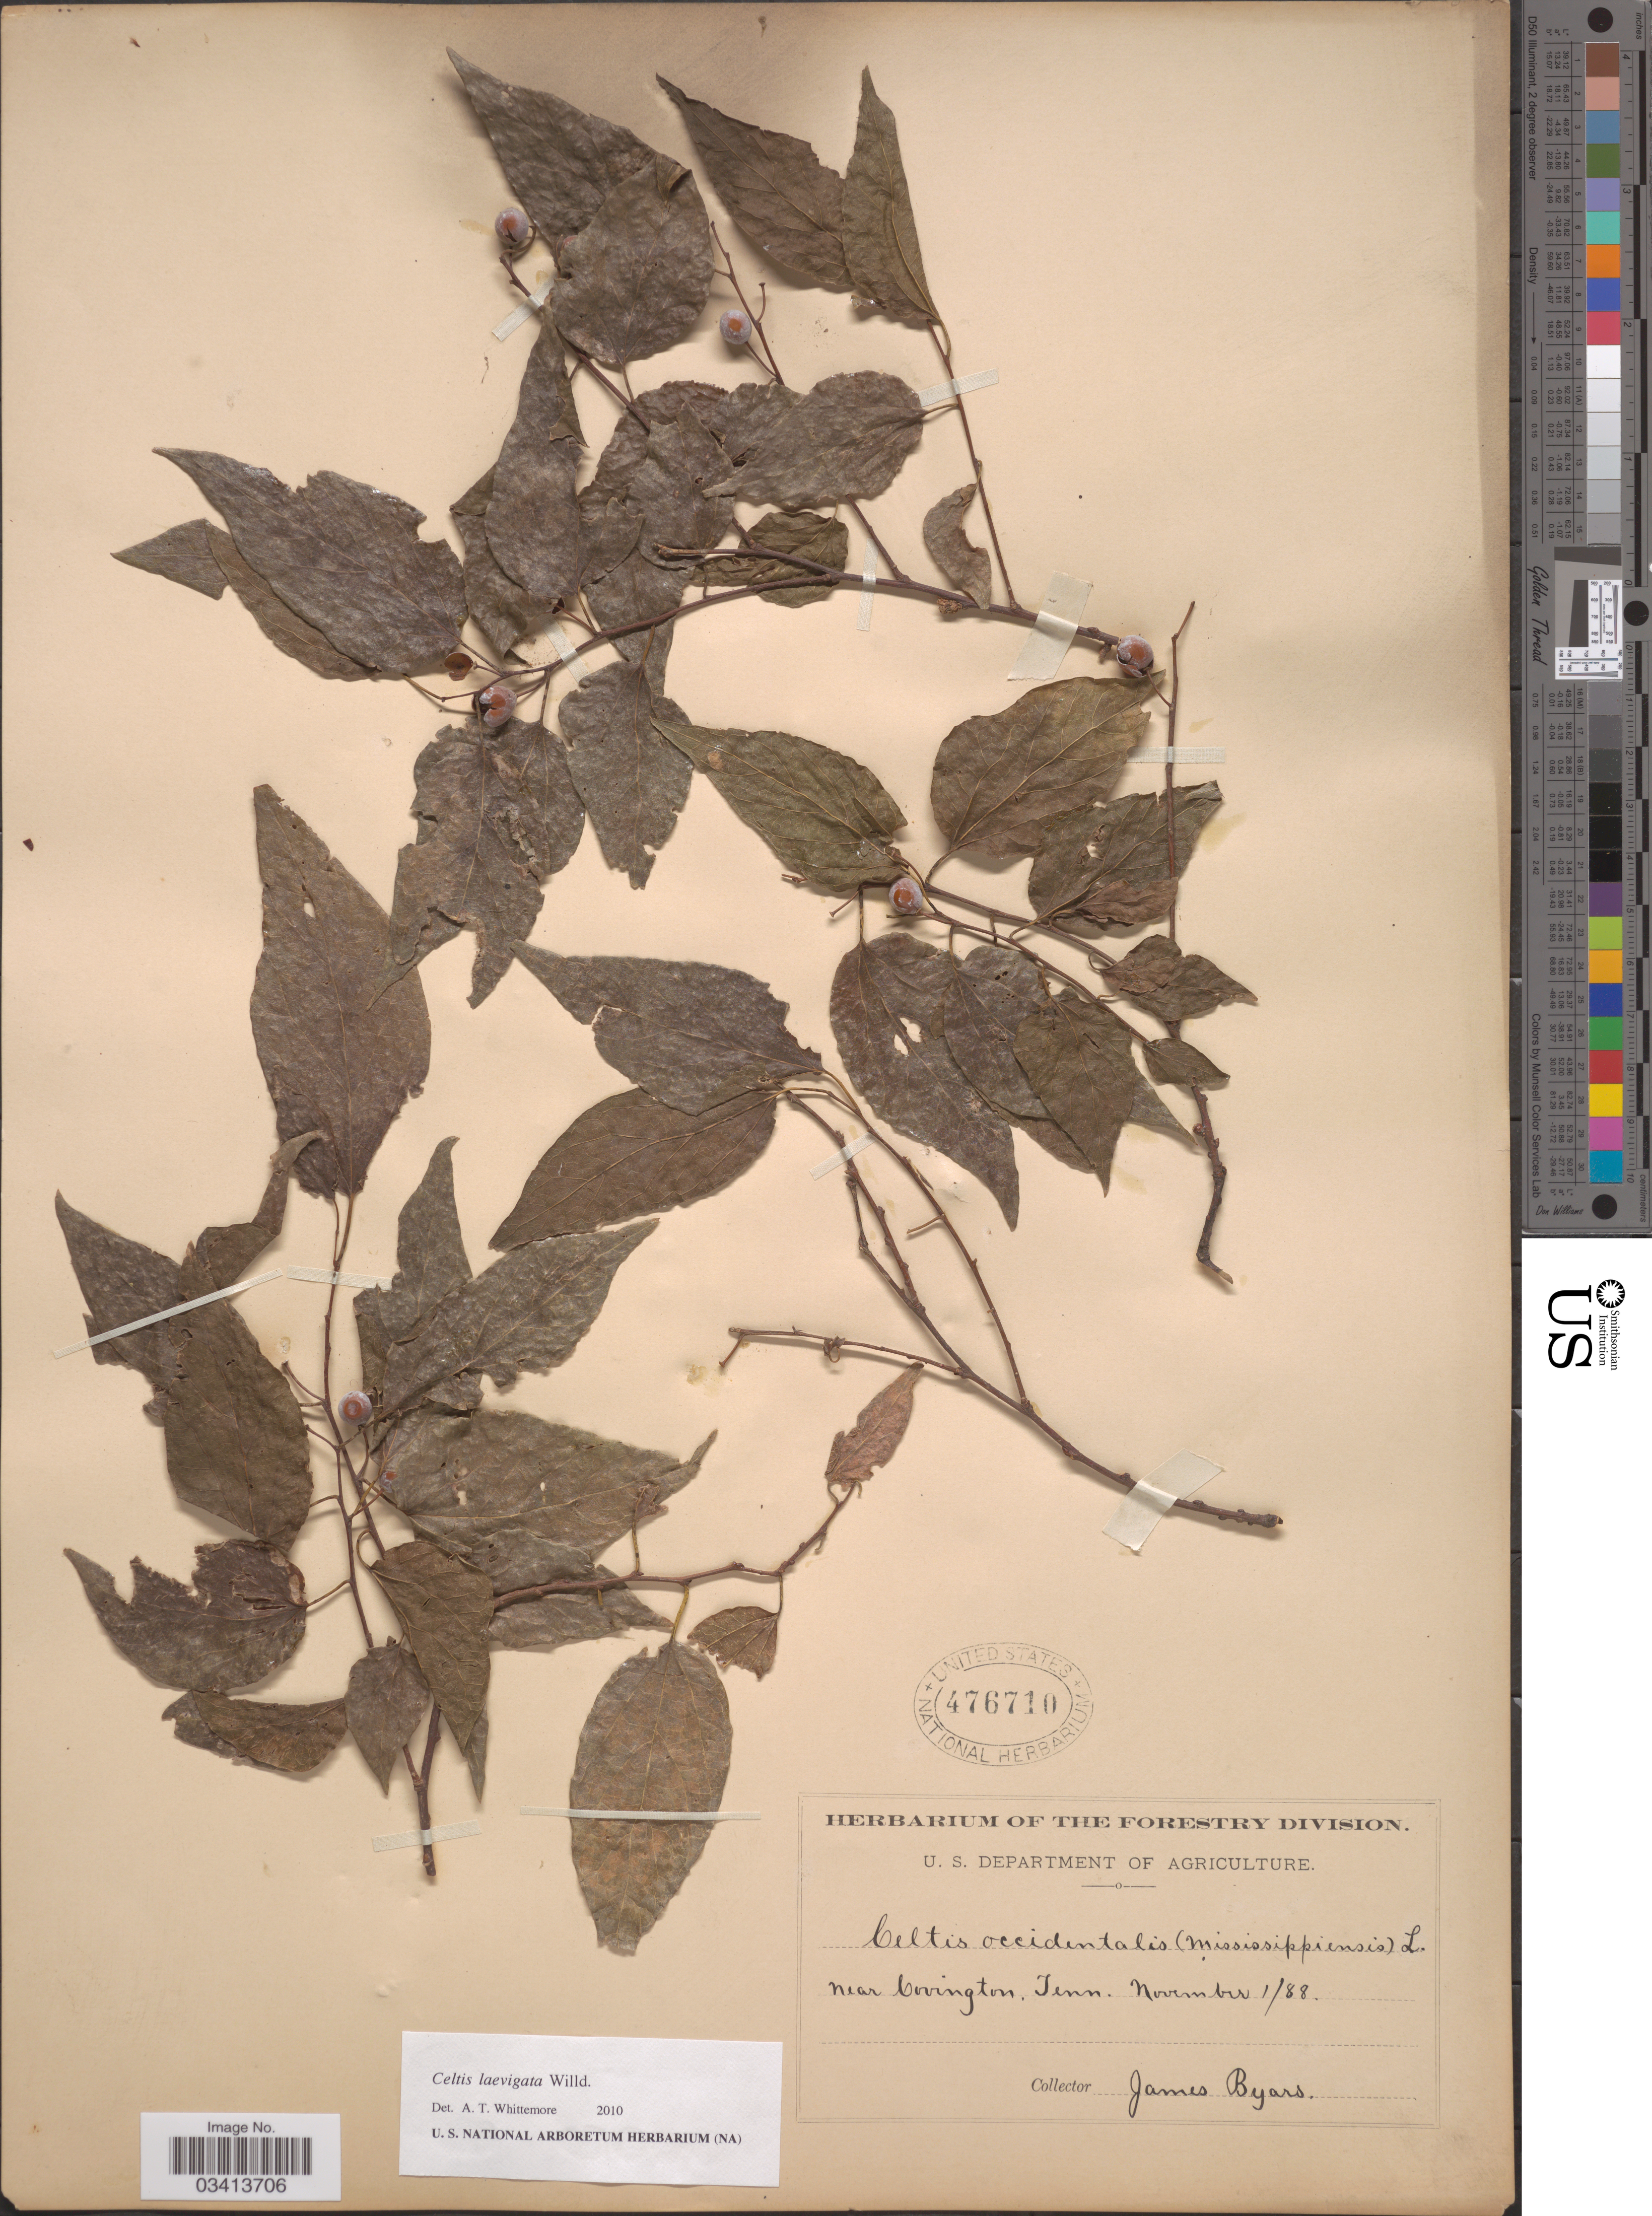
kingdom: Plantae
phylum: Tracheophyta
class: Magnoliopsida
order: Rosales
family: Cannabaceae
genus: Celtis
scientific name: Celtis laevigata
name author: Willd.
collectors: J. Byars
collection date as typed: Transcribed d/m/y: 1/11/88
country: United States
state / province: Tennessee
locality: Near Covington.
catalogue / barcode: US 476710